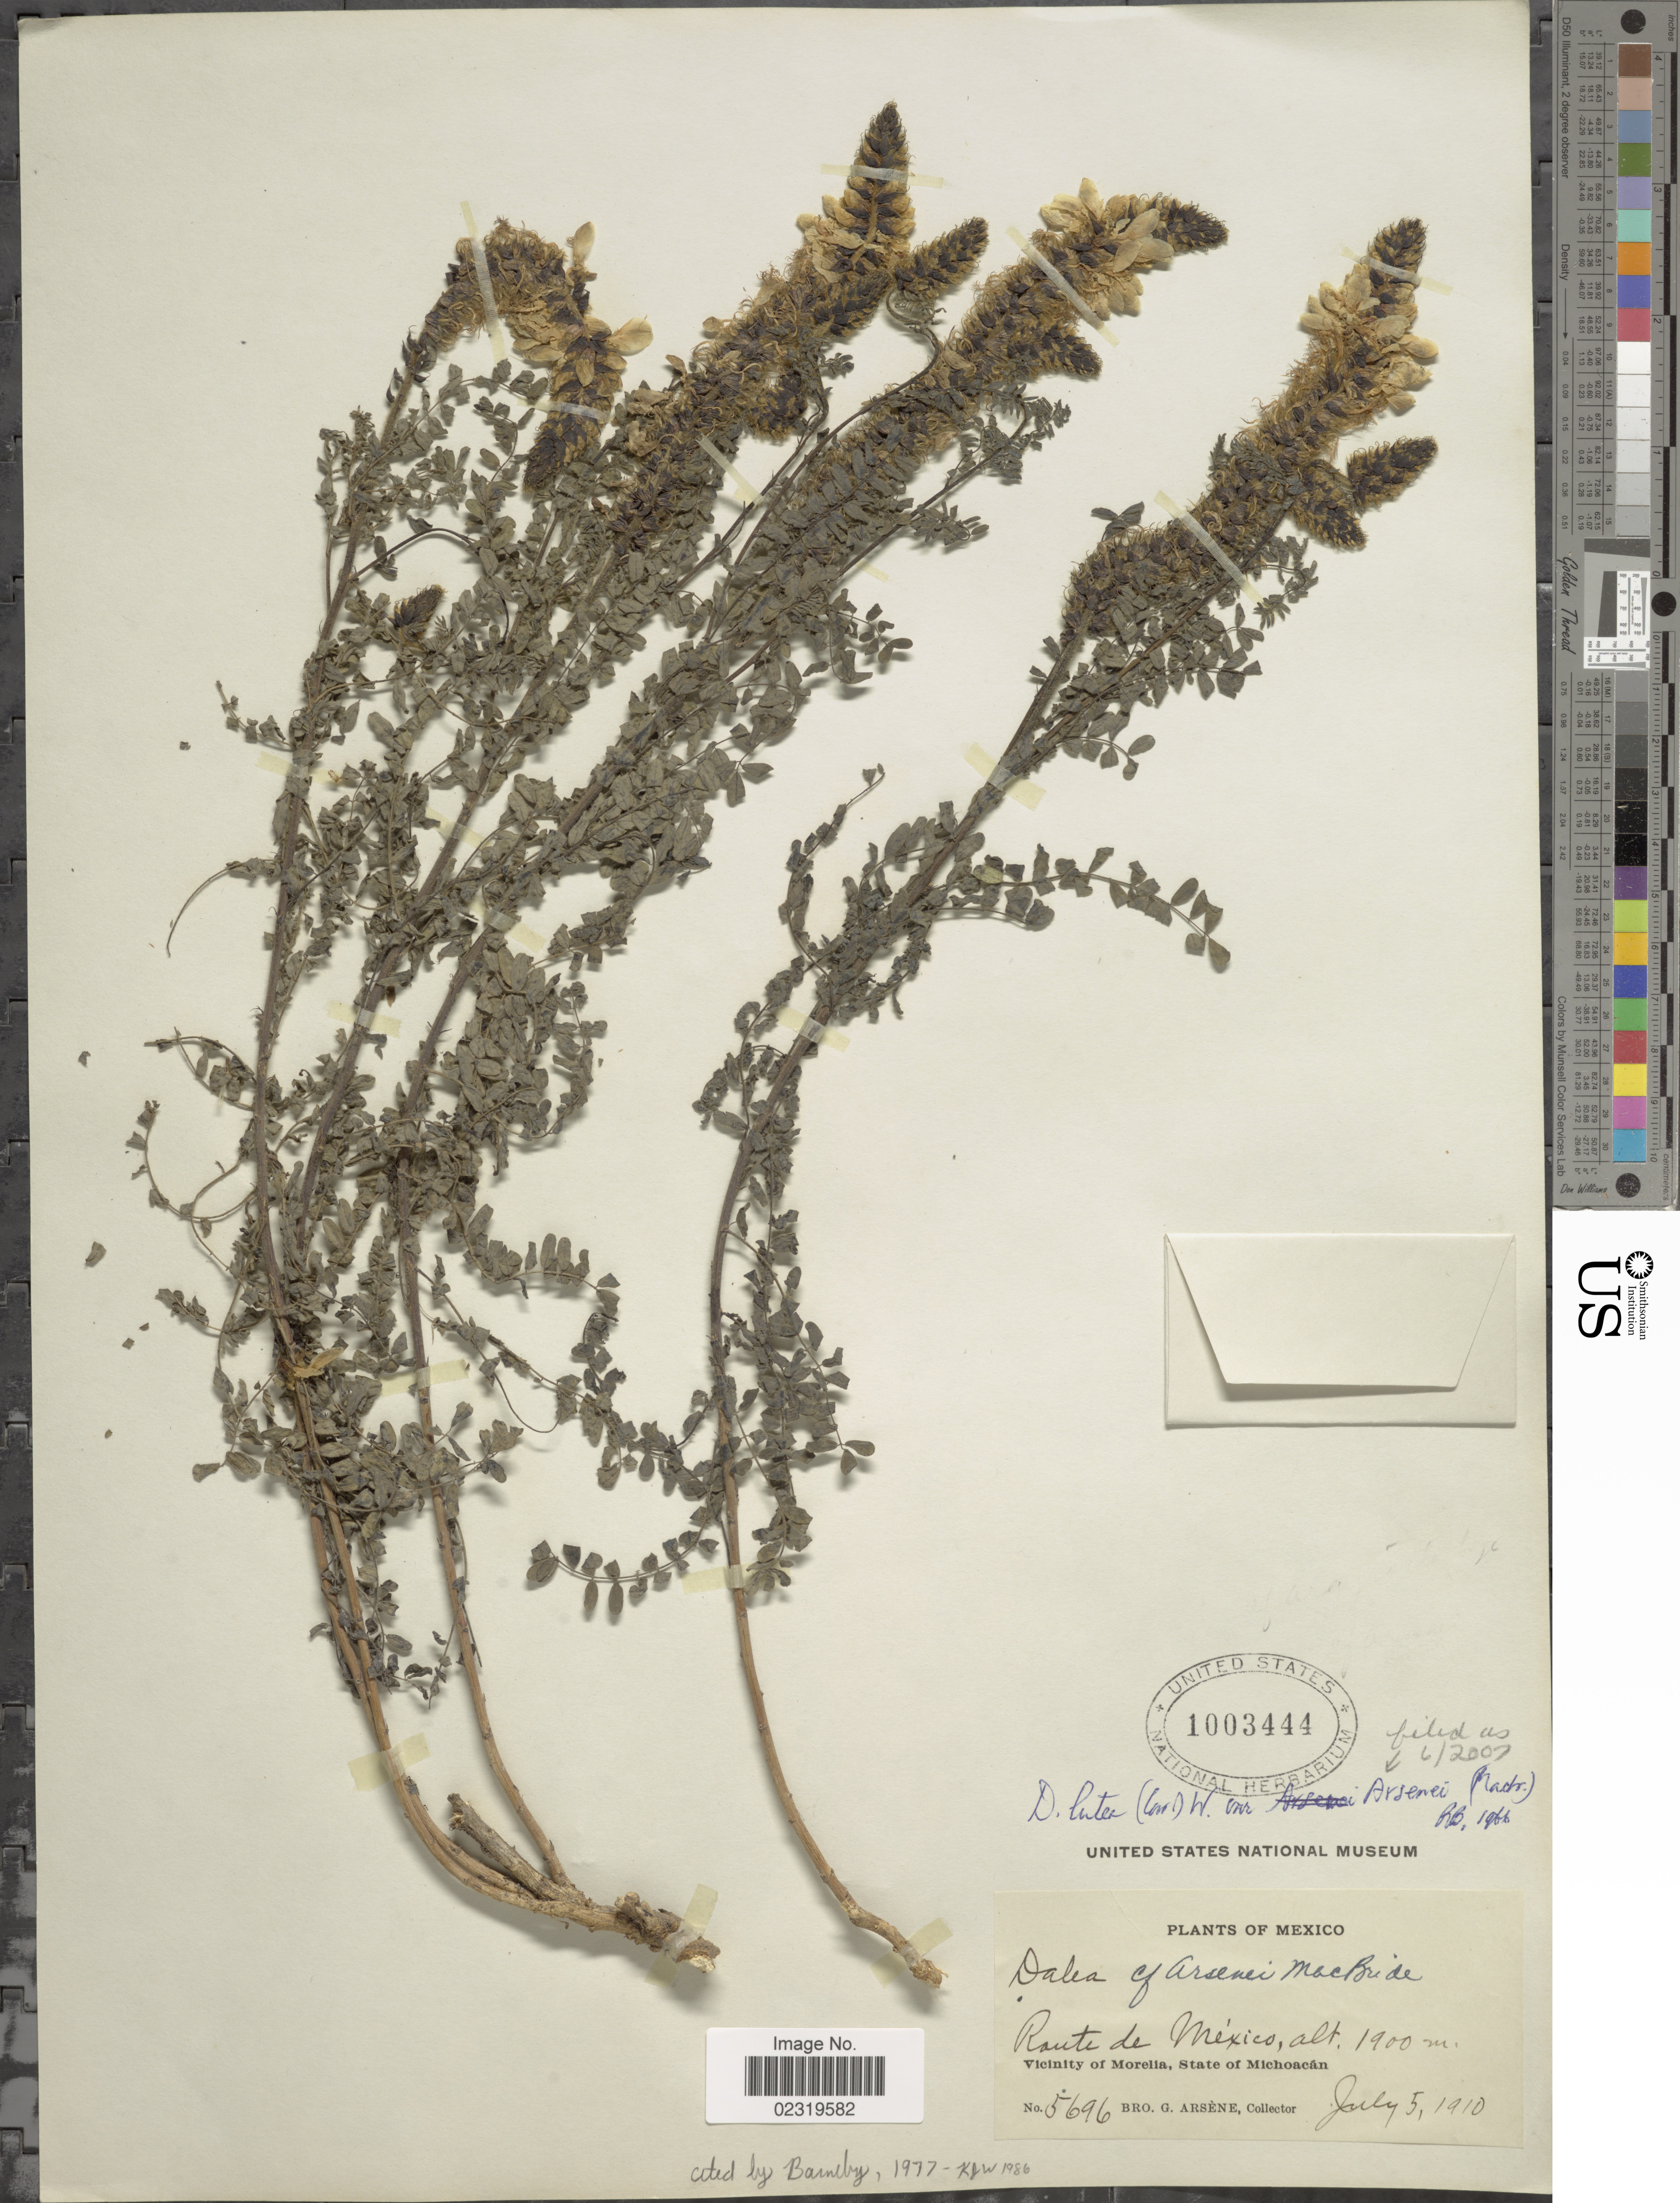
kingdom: Plantae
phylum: Tracheophyta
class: Magnoliopsida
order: Fabales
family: Fabaceae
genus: Dalea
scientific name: Dalea lutea var. arsenei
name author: (J.F. Macbr.) Barneby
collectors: Bro. G. Arsène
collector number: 5696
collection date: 1910-07-05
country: Mexico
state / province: Michoacán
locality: Route de Mexico, Vicinity of Morelia, State of Michoacan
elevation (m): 1900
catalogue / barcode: US 1003444